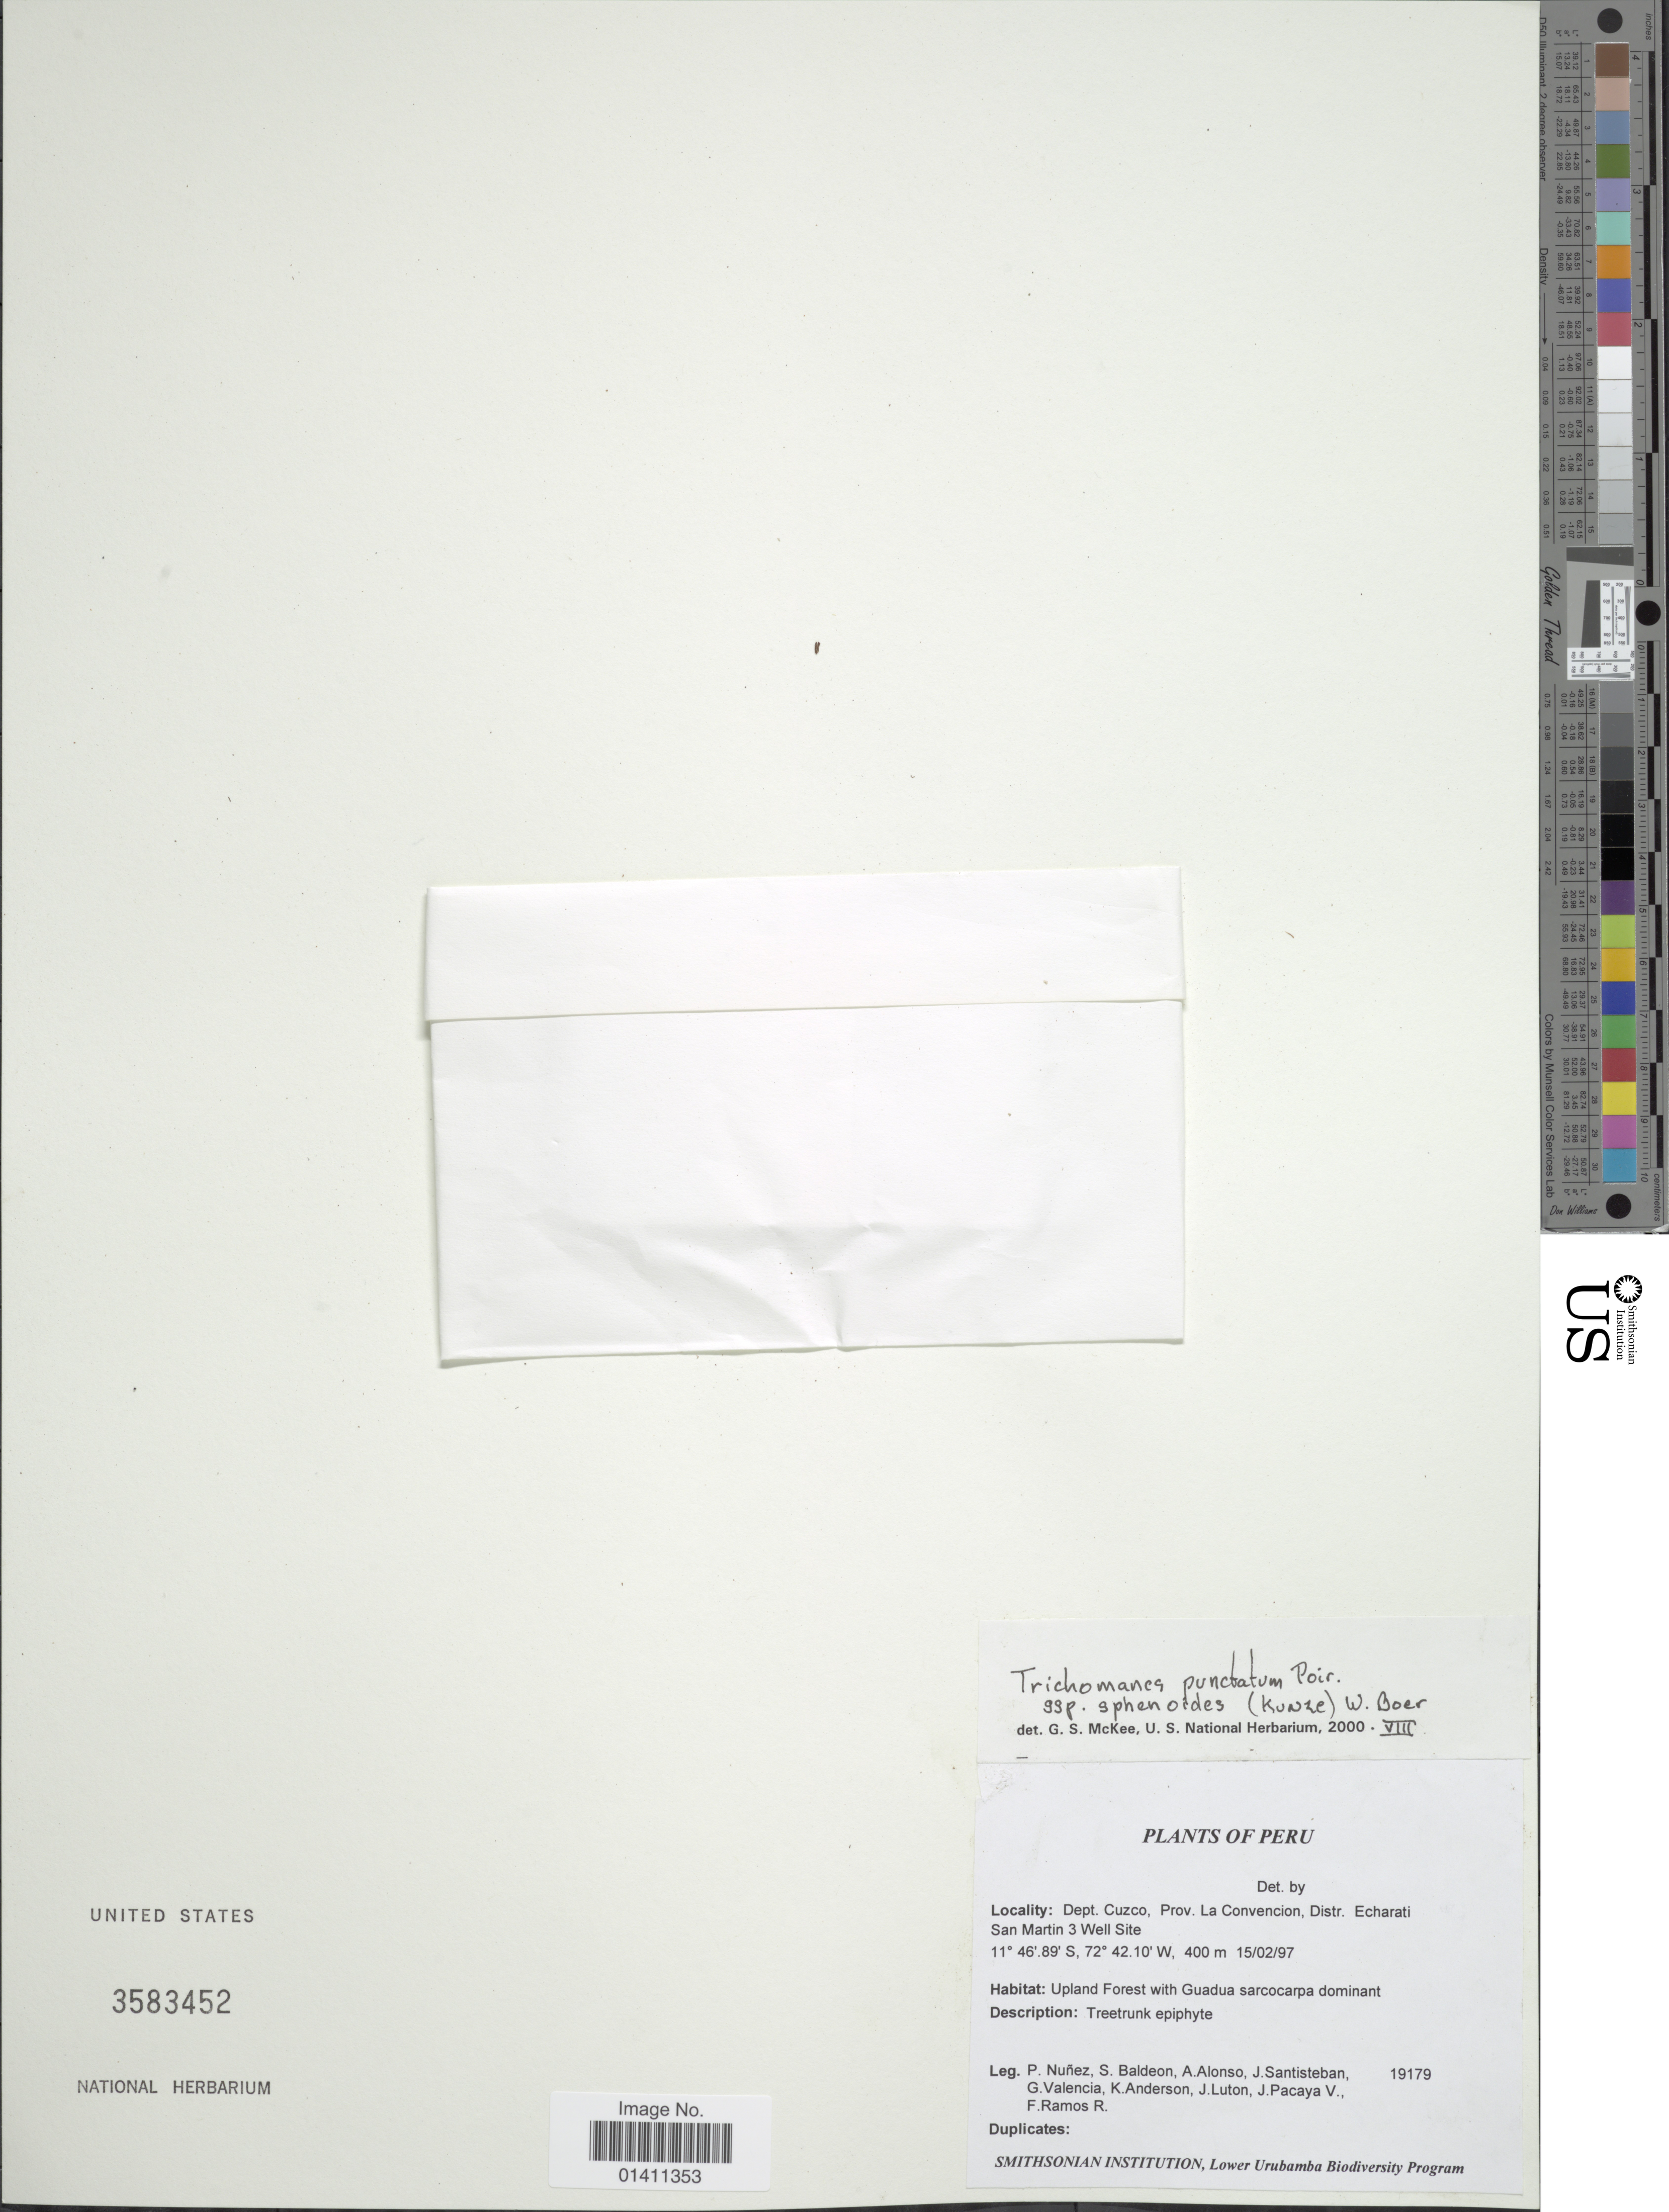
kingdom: Plantae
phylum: Tracheophyta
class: Polypodiopsida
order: Hymenophyllales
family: Hymenophyllaceae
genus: Didymoglossum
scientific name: Didymoglossum punctatum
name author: (Poir.) Desv.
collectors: P. Nuñez V., S. Baldeon, A. Alonso, J. Santisteban & et al.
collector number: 19179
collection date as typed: Transcribed d/m/y: 15/2/97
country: Peru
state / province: Cusco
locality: Dept. Cuzco, Prov. La Convencion, Distr. Echarati San Martin 3 Well Site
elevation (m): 400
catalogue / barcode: US 3583452